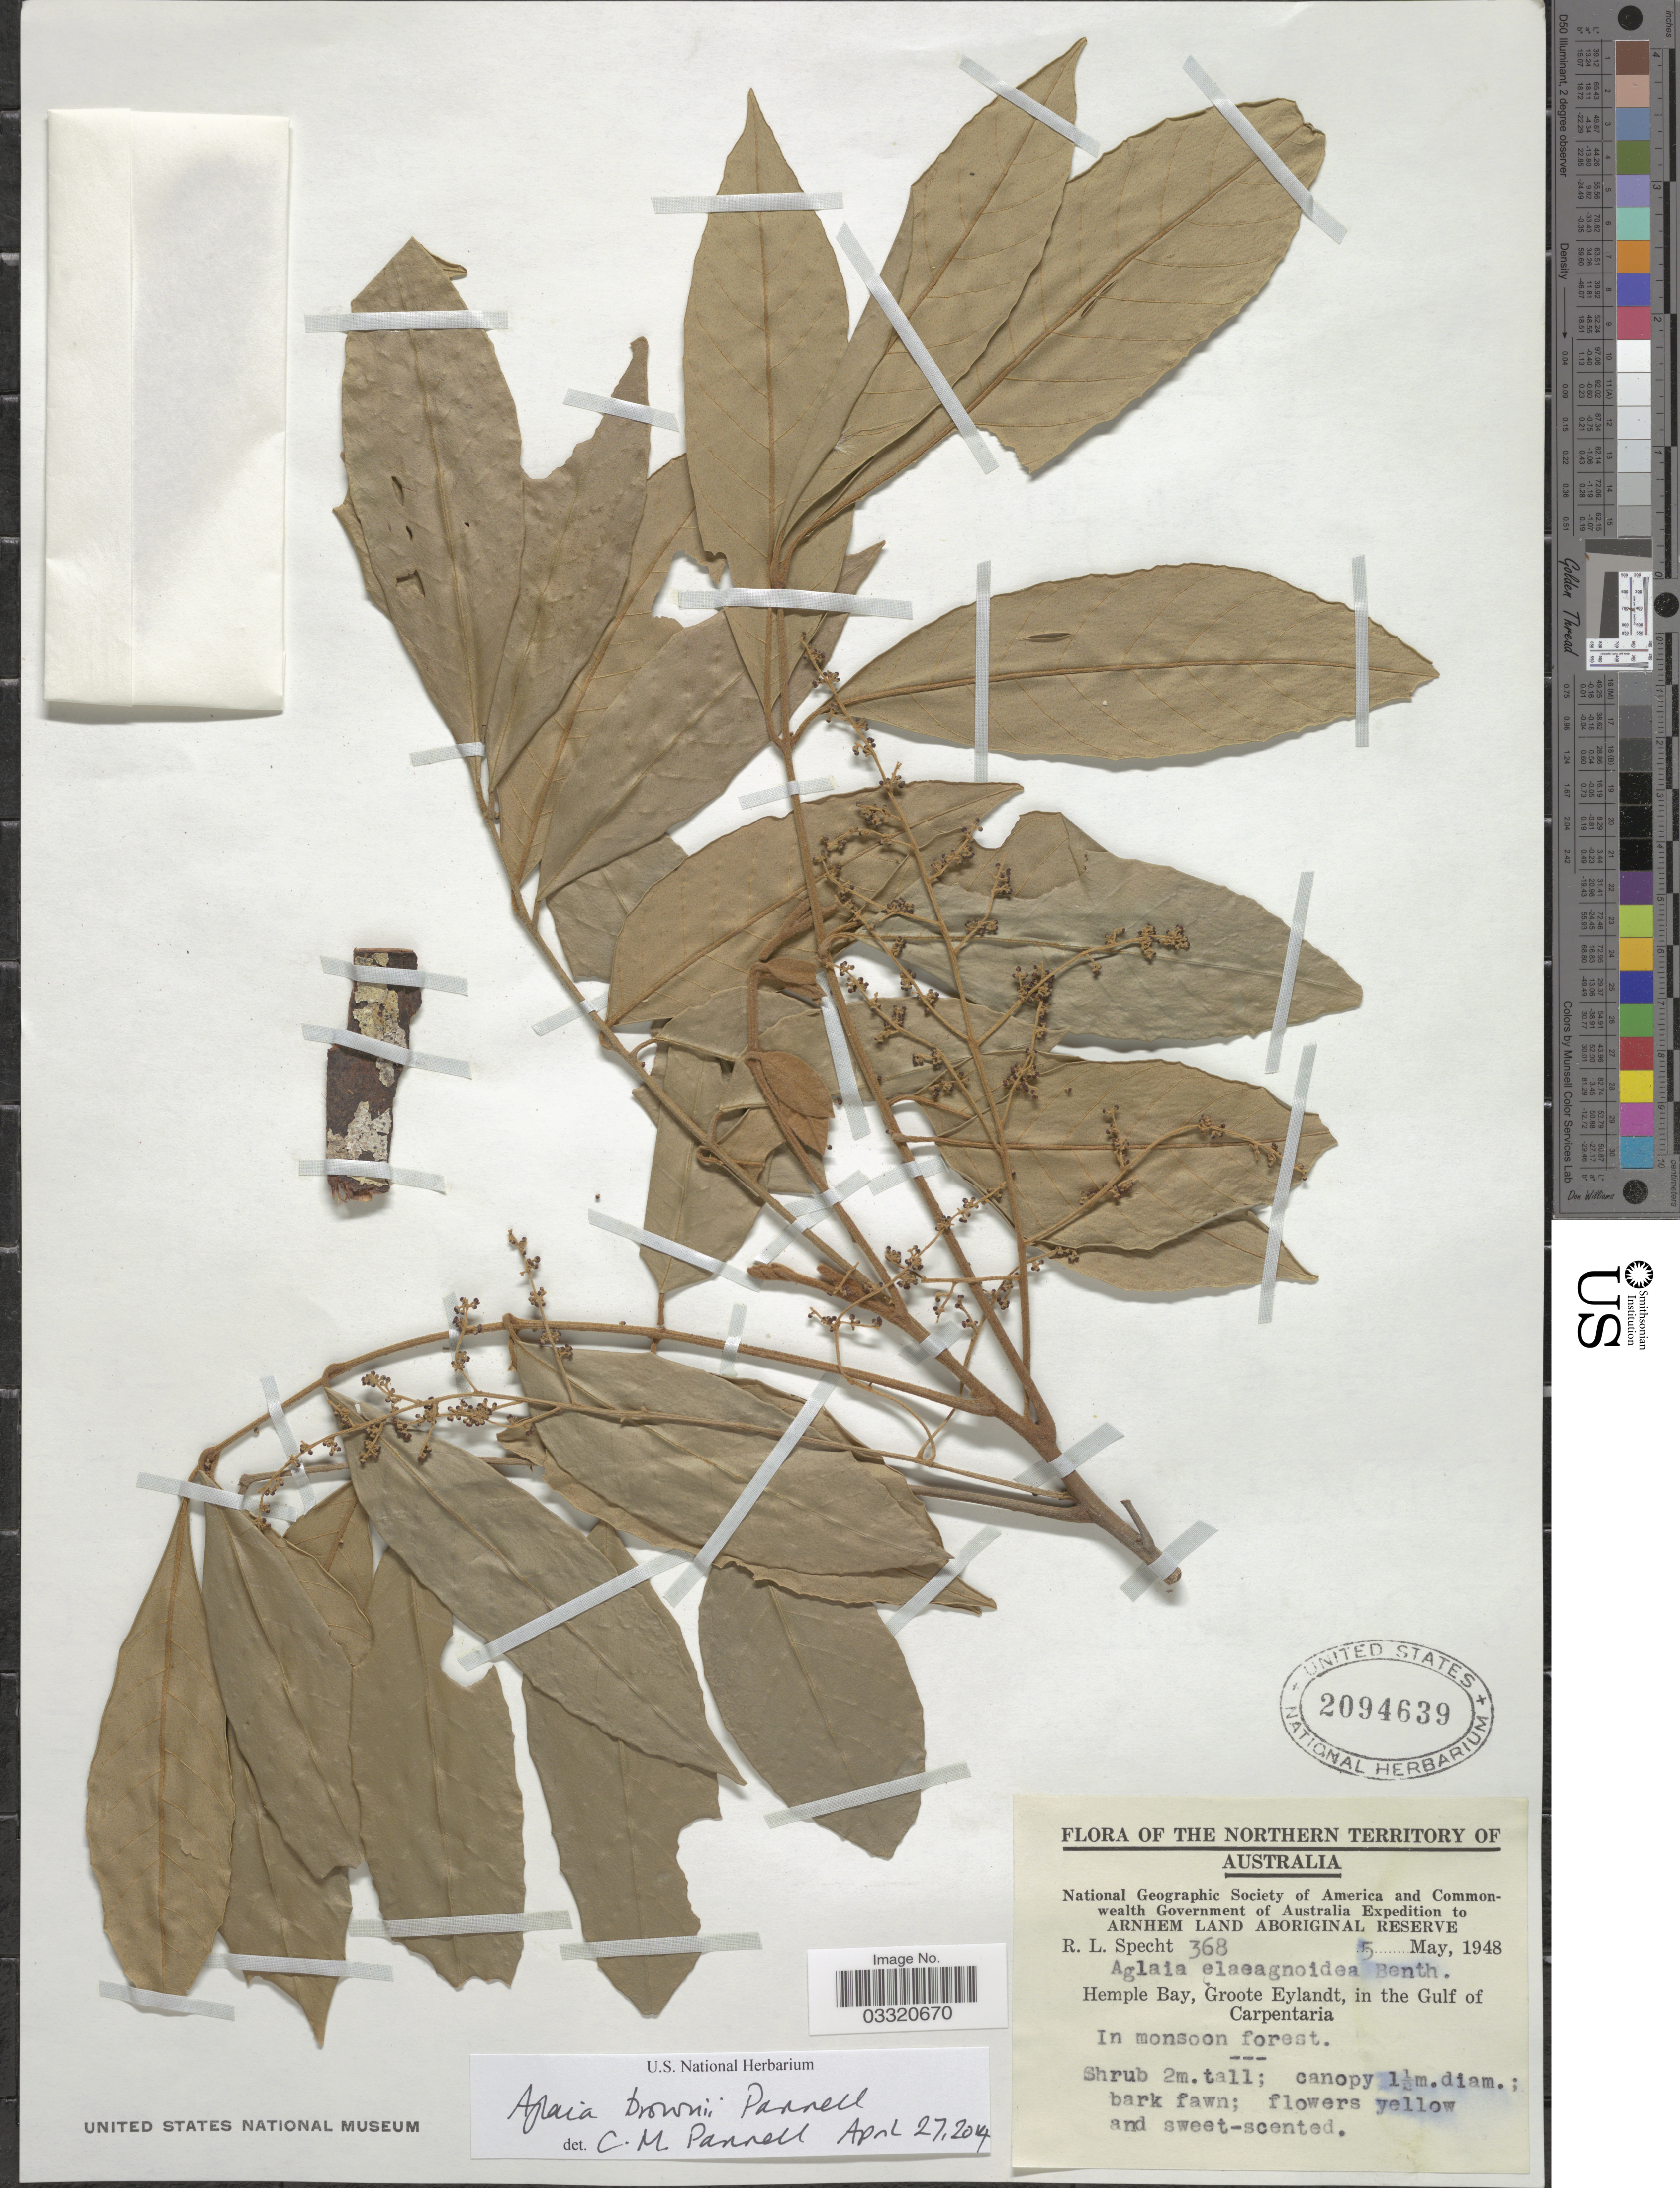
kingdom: Plantae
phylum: Tracheophyta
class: Magnoliopsida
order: Sapindales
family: Meliaceae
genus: Aglaia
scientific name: Aglaia brownii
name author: Pannell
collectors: R. L. Specht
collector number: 368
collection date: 1948-05-05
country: Australia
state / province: Northern Territory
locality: The Northern Territory of Australia. Arnhem Land Aboriginal Reserve. Hemple Bay, Groote Eylandt, in the Gulf of Carpentaria.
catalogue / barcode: US 2094639